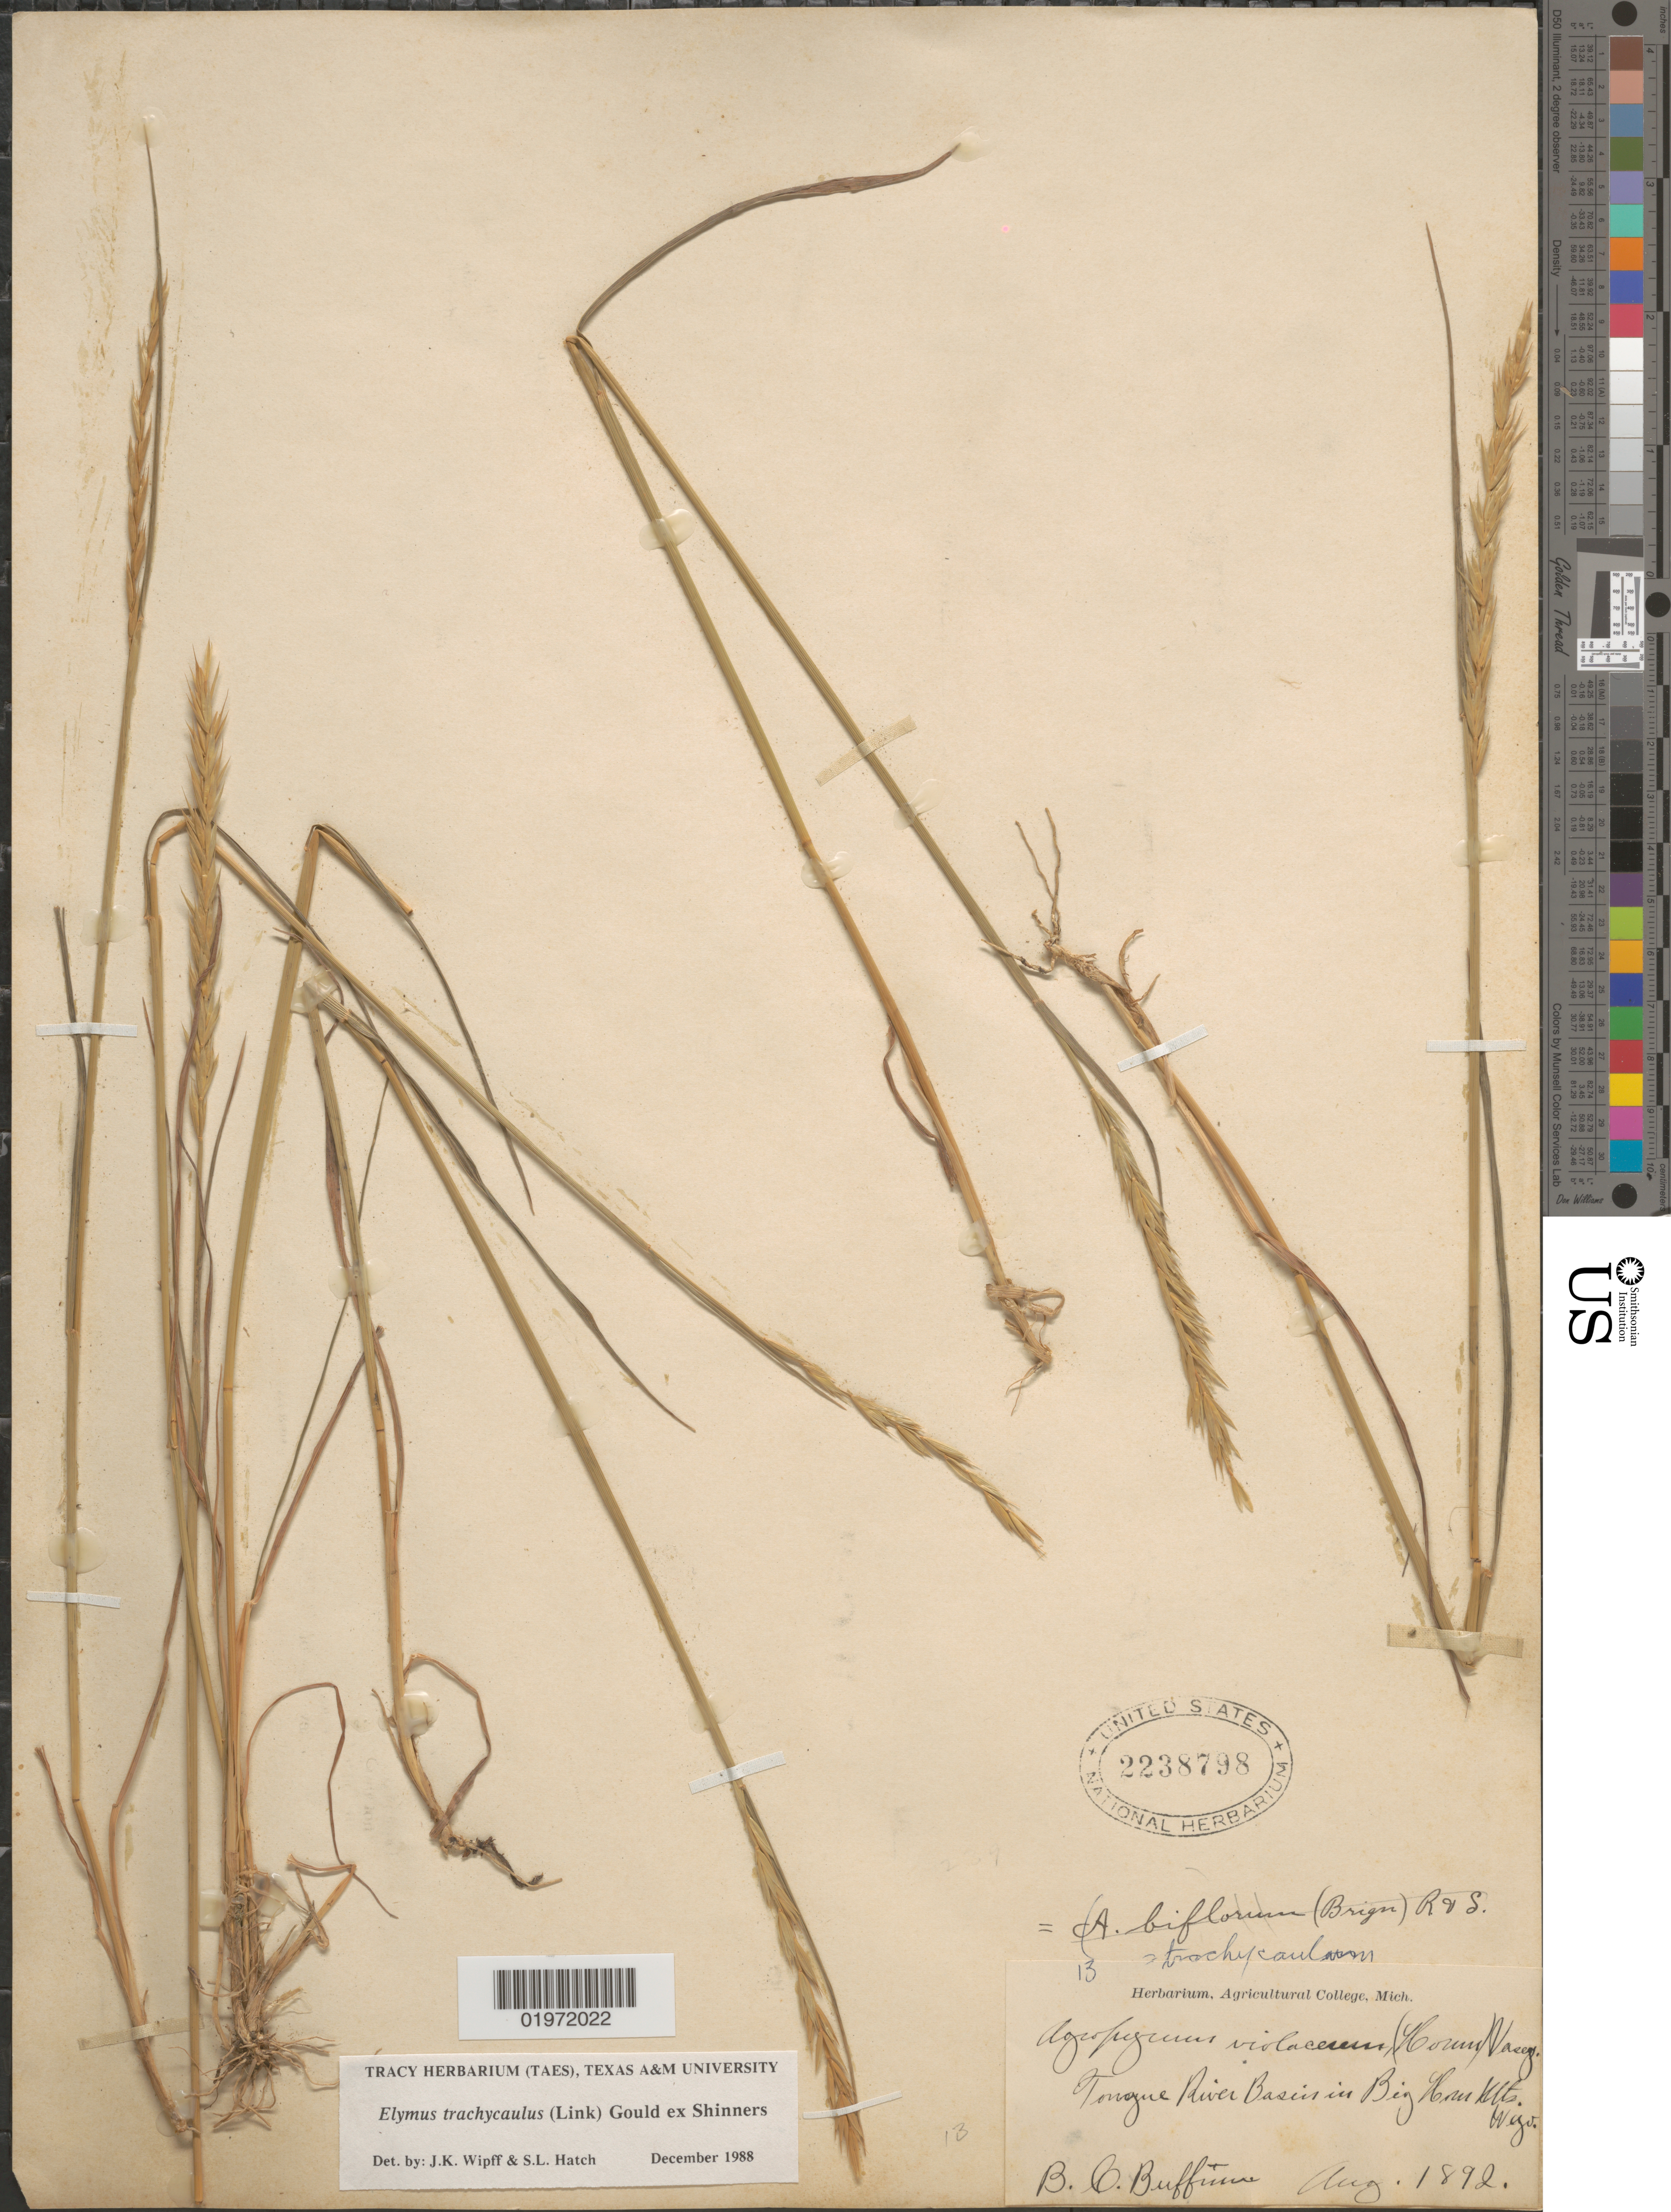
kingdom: Plantae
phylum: Tracheophyta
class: Liliopsida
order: Poales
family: Poaceae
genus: Elymus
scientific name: Elymus trachycaulus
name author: (Link) Gould ex Shinners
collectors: B. Buffum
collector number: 13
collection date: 1892-08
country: United States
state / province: Wyoming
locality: Tongue River Basin in Big Horn Mts.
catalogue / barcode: US 2238798